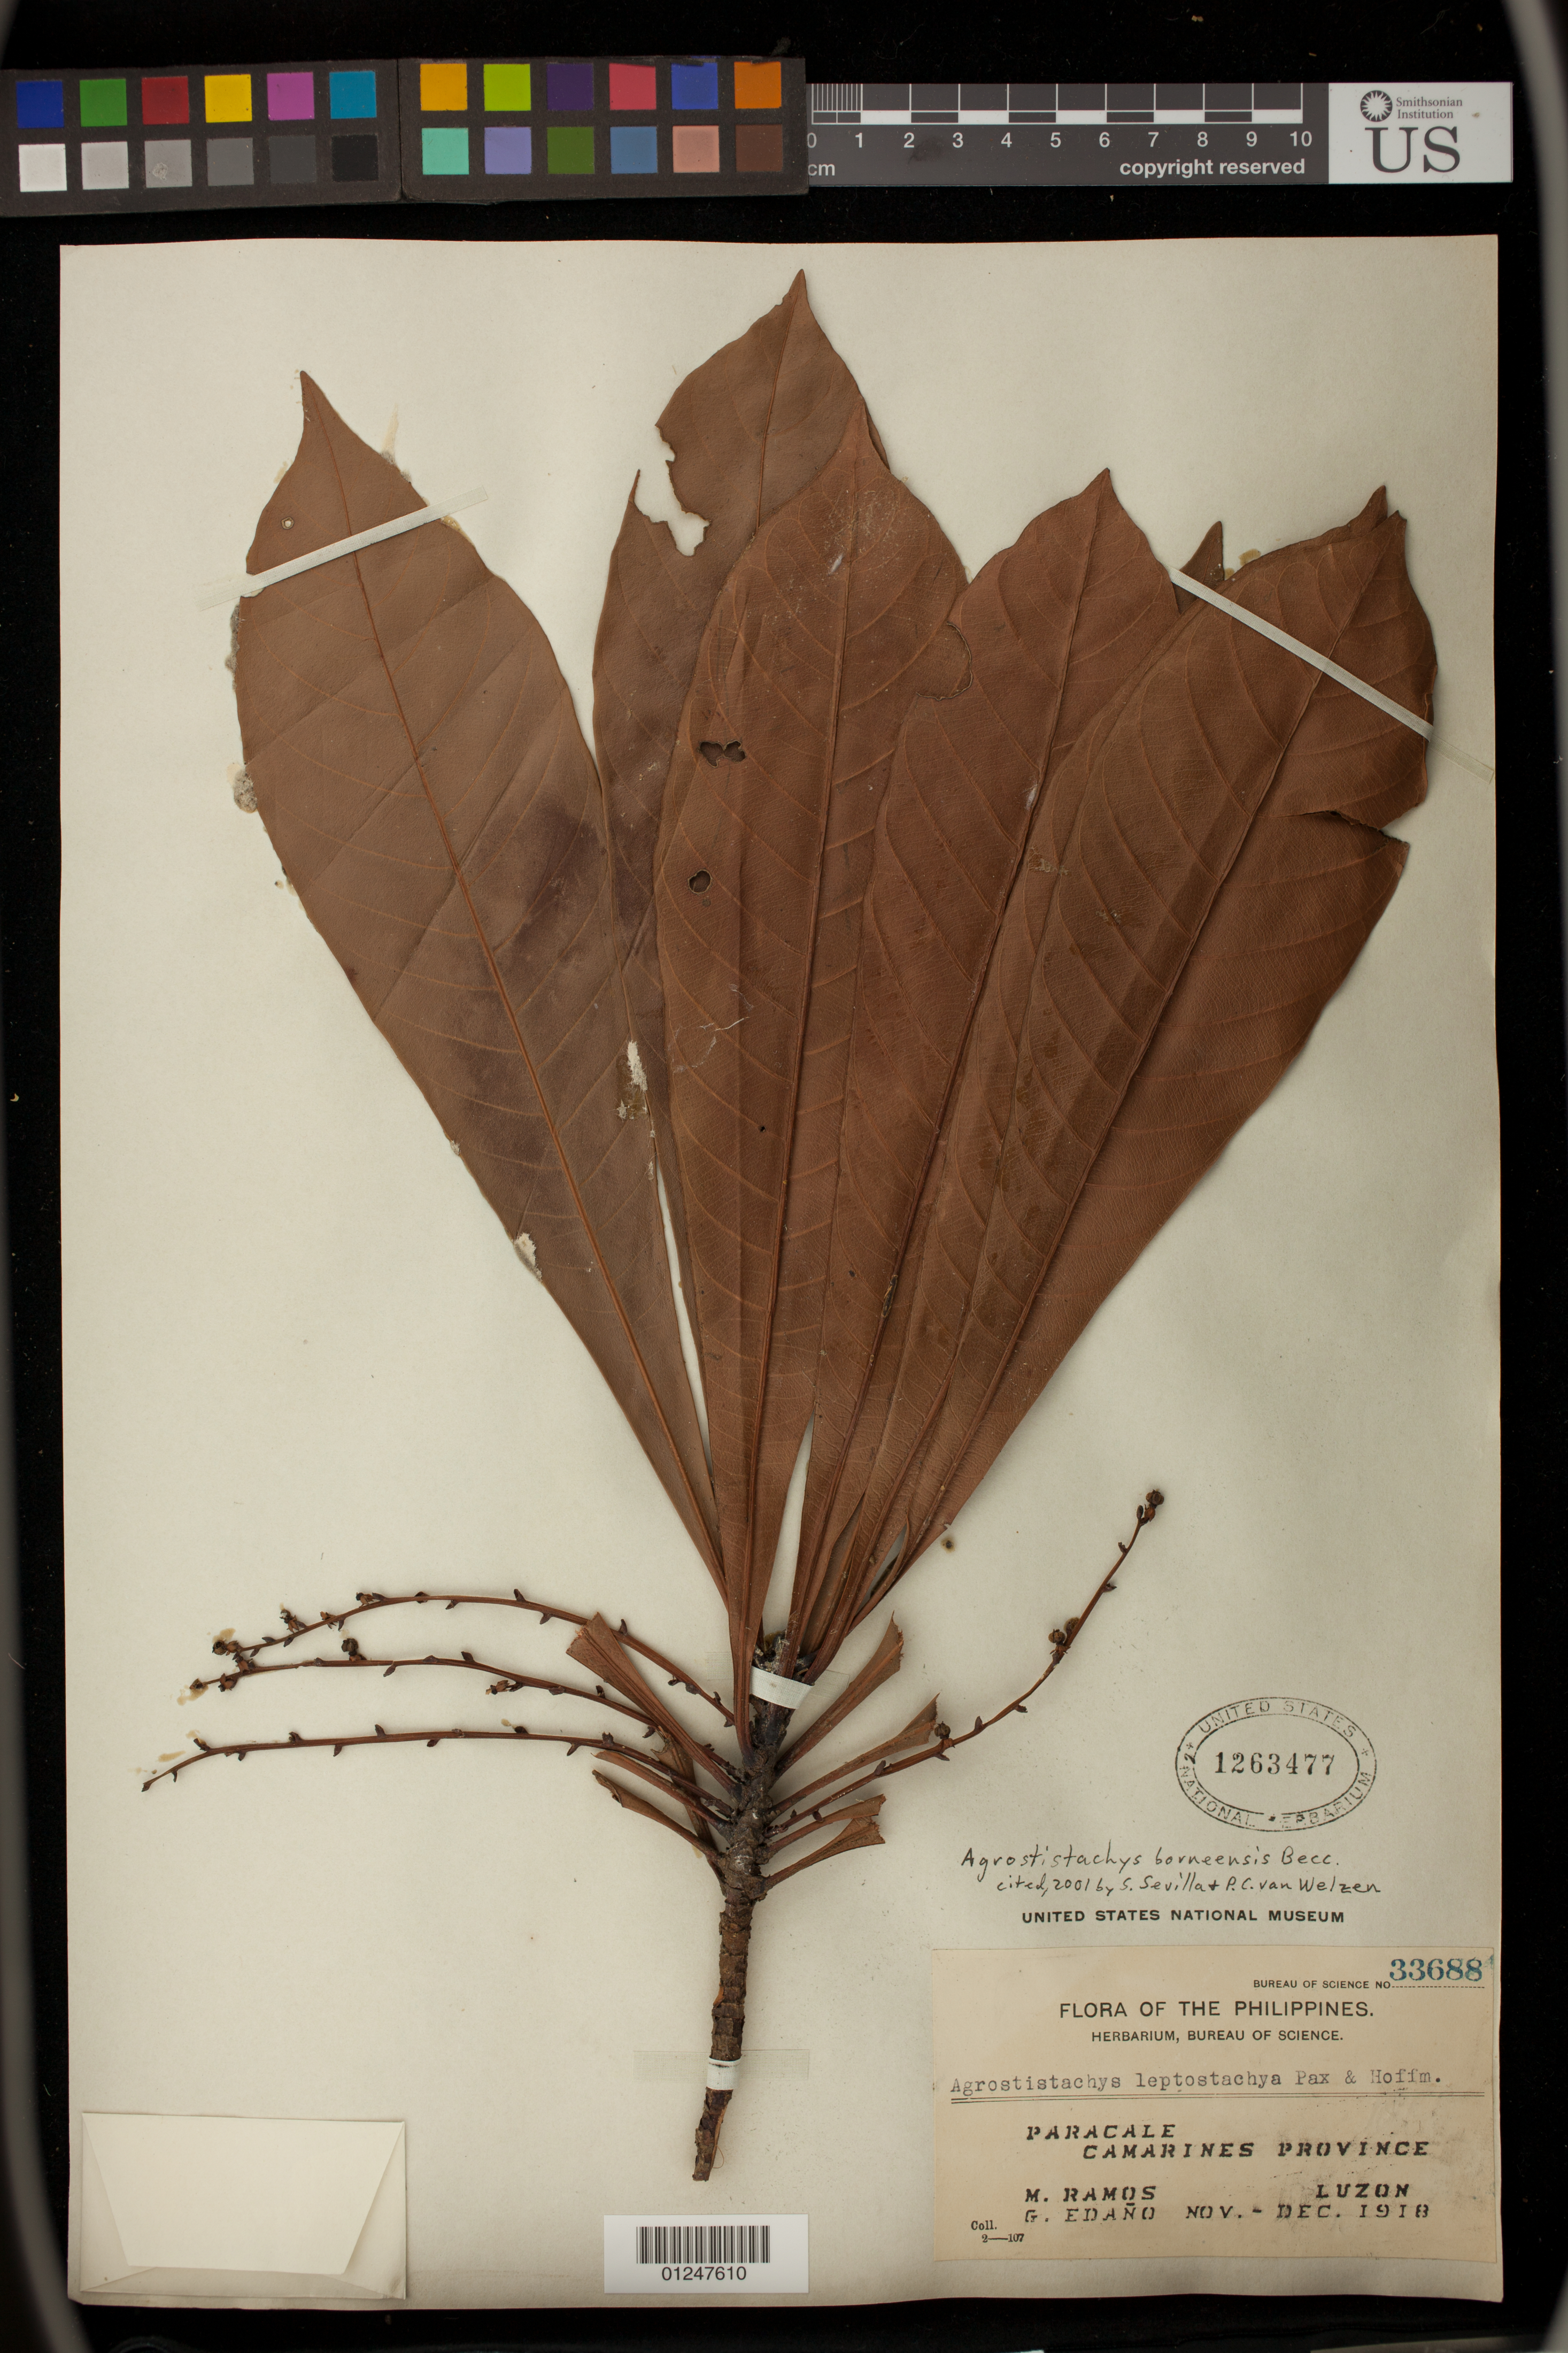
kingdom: Plantae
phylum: Tracheophyta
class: Magnoliopsida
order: Malpighiales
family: Euphorbiaceae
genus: Agrostistachys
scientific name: Agrostistachys borneensis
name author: Becc.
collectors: M. Ramos & G. Edaño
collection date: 1918-11-01/1918-12-01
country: Philippines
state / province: Bicol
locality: Paracale Camarines Province, Luzon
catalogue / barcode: US 1263477